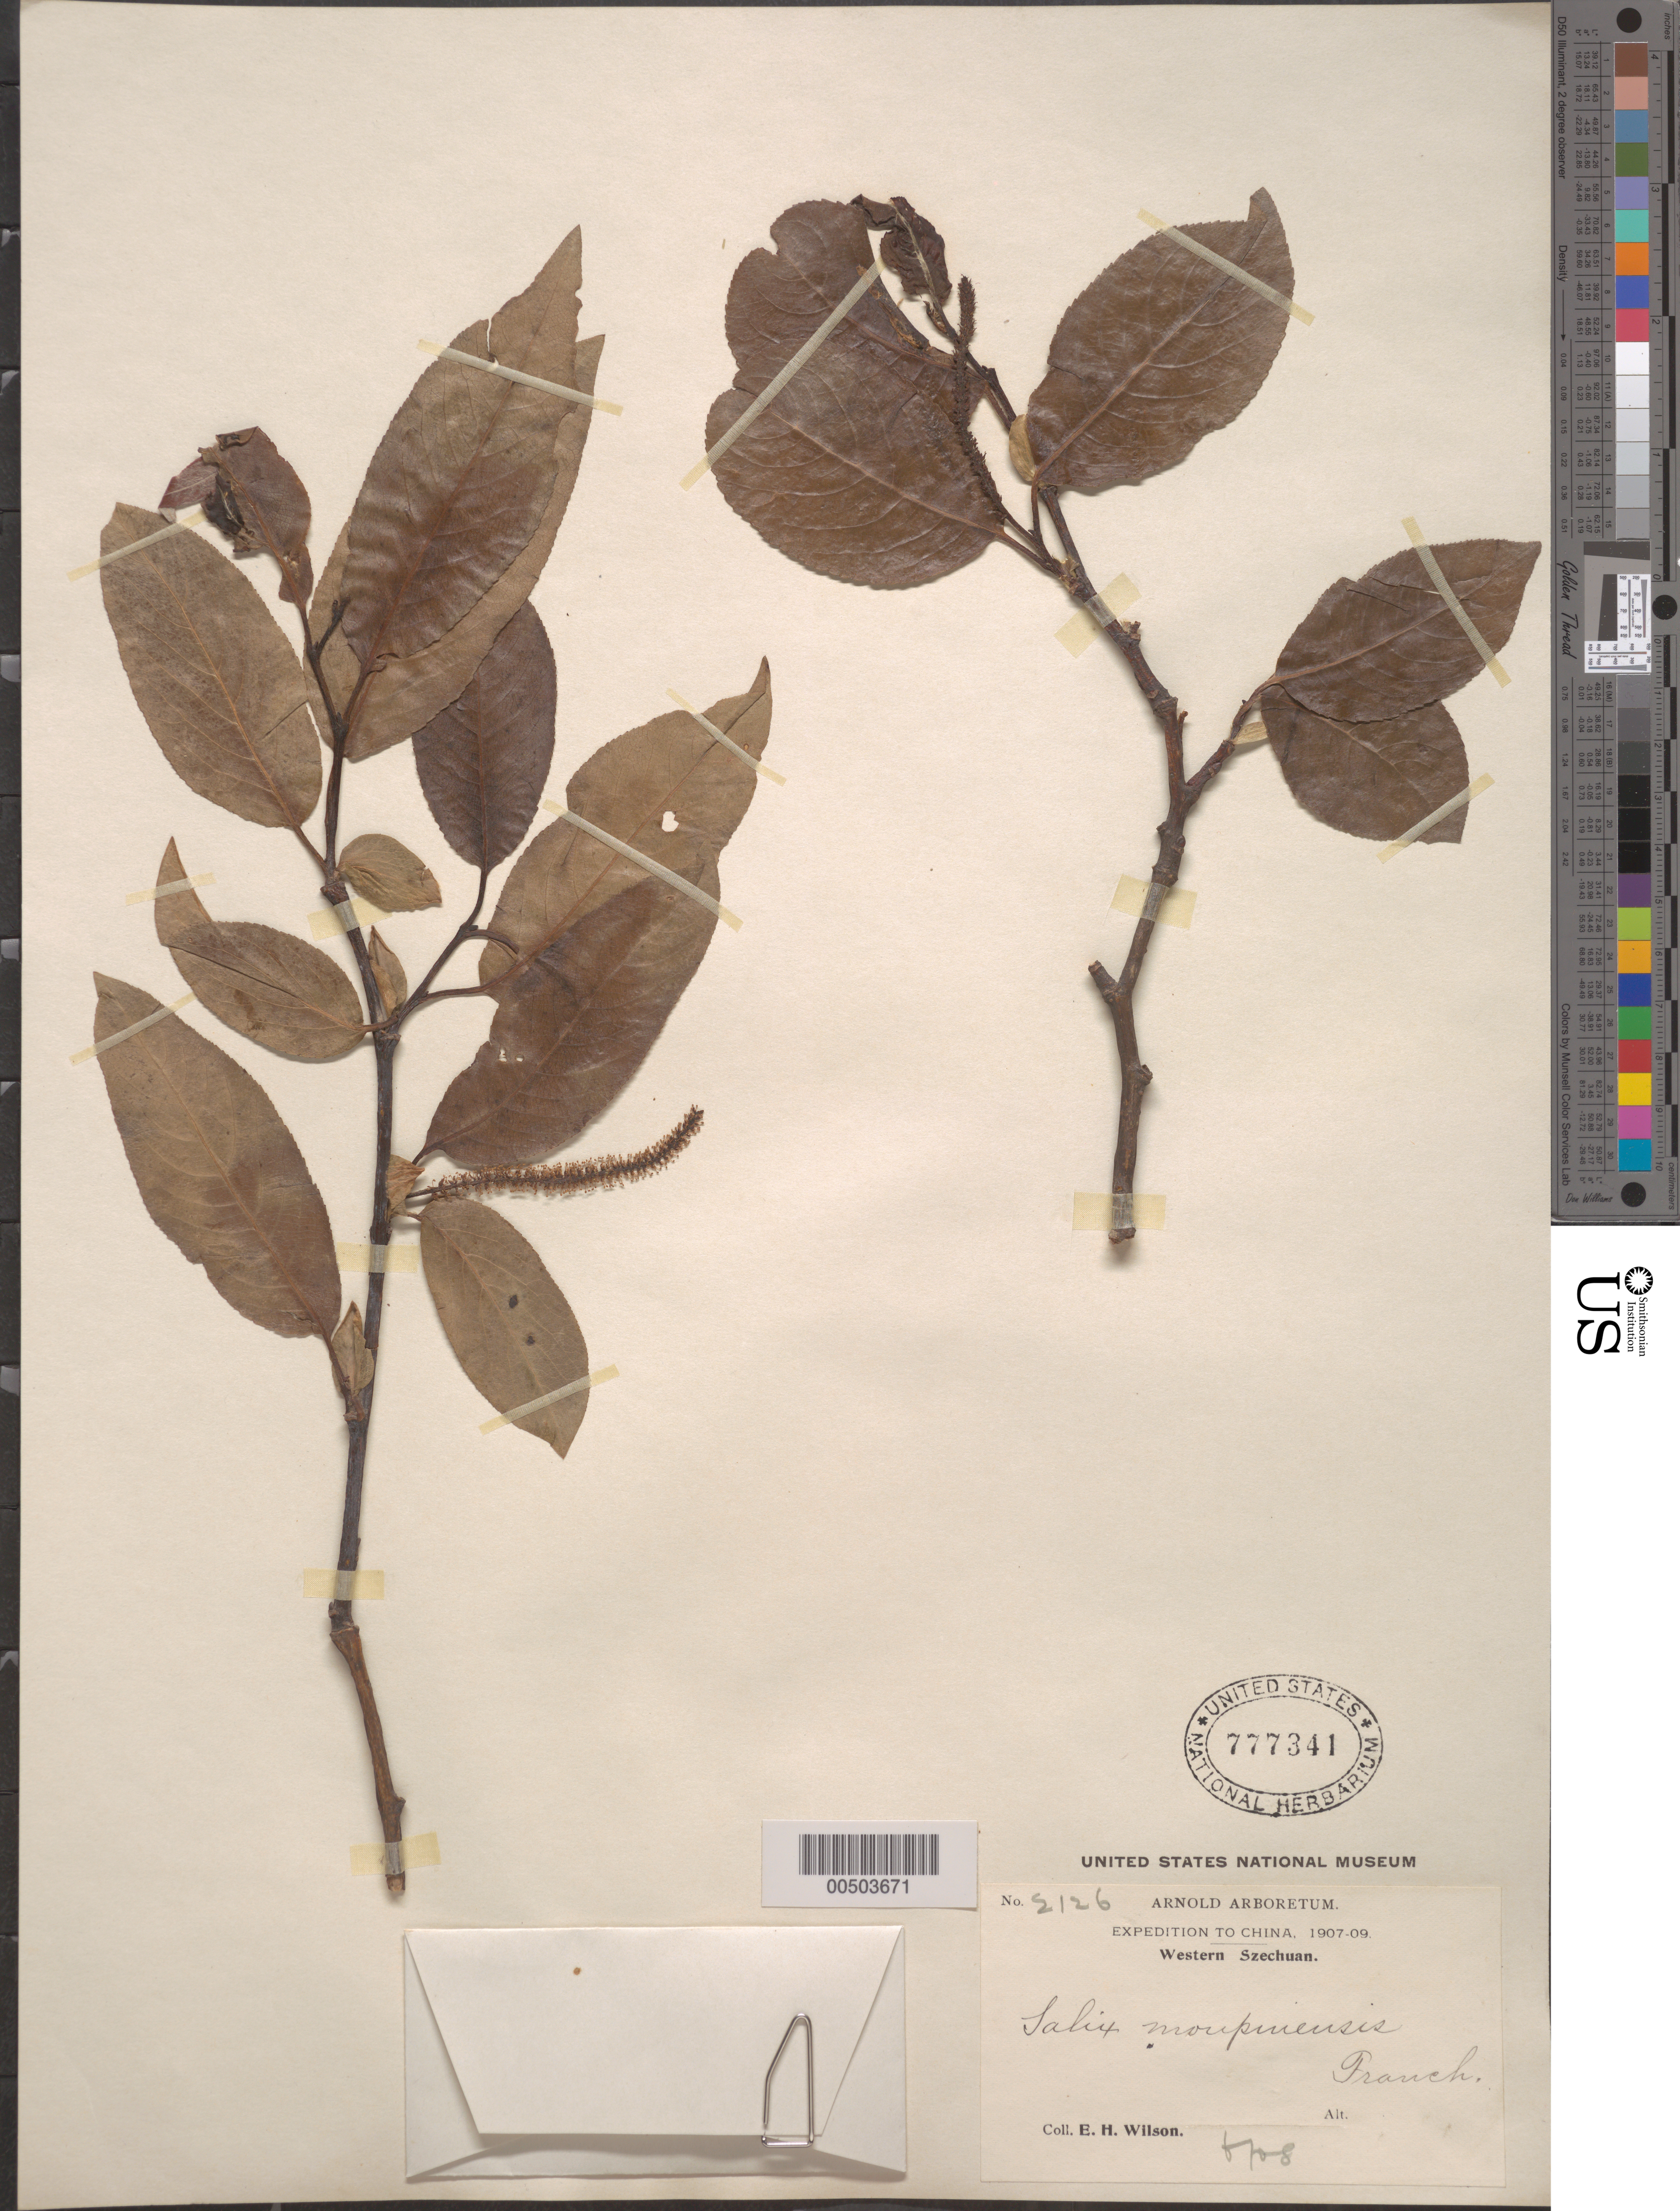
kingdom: Plantae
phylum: Tracheophyta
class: Magnoliopsida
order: Malpighiales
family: Salicaceae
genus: Salix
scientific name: Salix moupinensis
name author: Franch.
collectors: E. H. Wilson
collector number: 2126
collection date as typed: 1907 to -- --- 1909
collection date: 1907/1909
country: China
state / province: Sichuan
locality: Western Szechuan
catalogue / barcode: US 777341